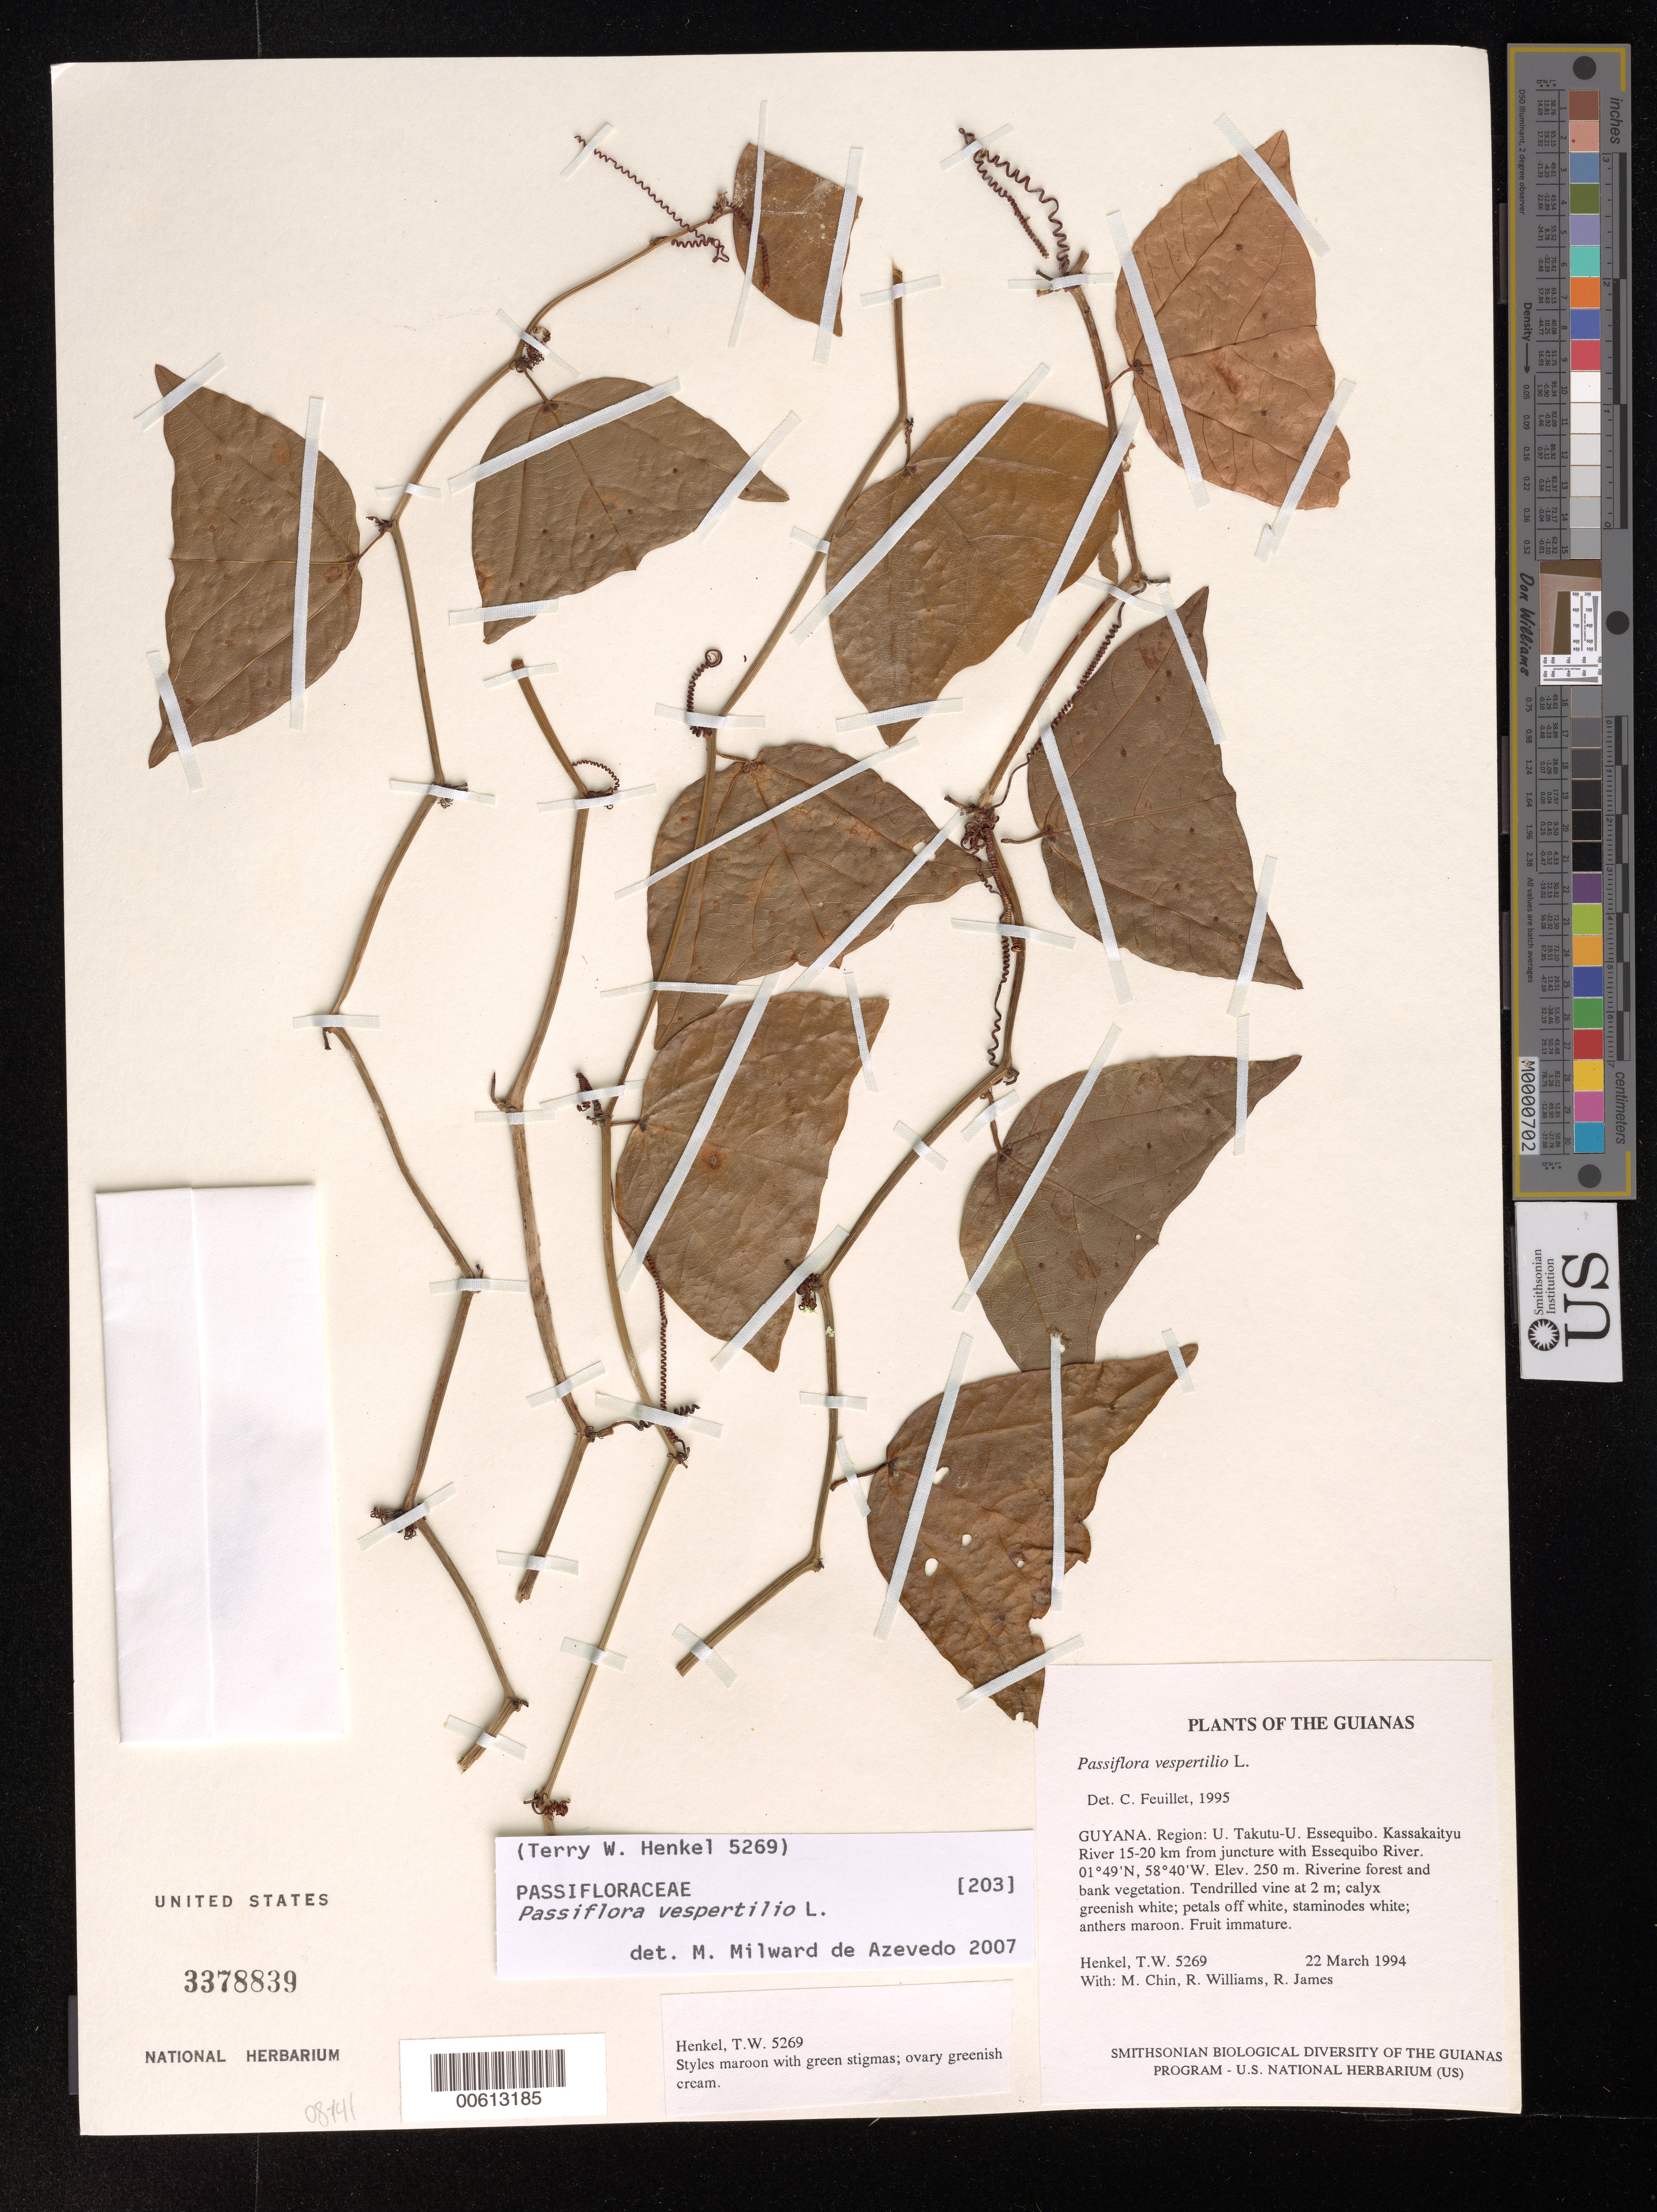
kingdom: Plantae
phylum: Tracheophyta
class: Magnoliopsida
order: Malpighiales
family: Passifloraceae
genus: Passiflora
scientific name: Passiflora vespertilio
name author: L.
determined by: Feuillet, C.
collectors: T. Henkel, M. Chin, R. Williams & R. James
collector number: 5269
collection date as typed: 22 March 1994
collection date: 1994-03-22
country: Guyana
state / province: U. Takutu-U. Essequibo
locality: Kassakaityu River 15-20 km from juncture with Essequibo River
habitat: Riverine forest and bank vegetation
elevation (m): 250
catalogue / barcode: US 3378839